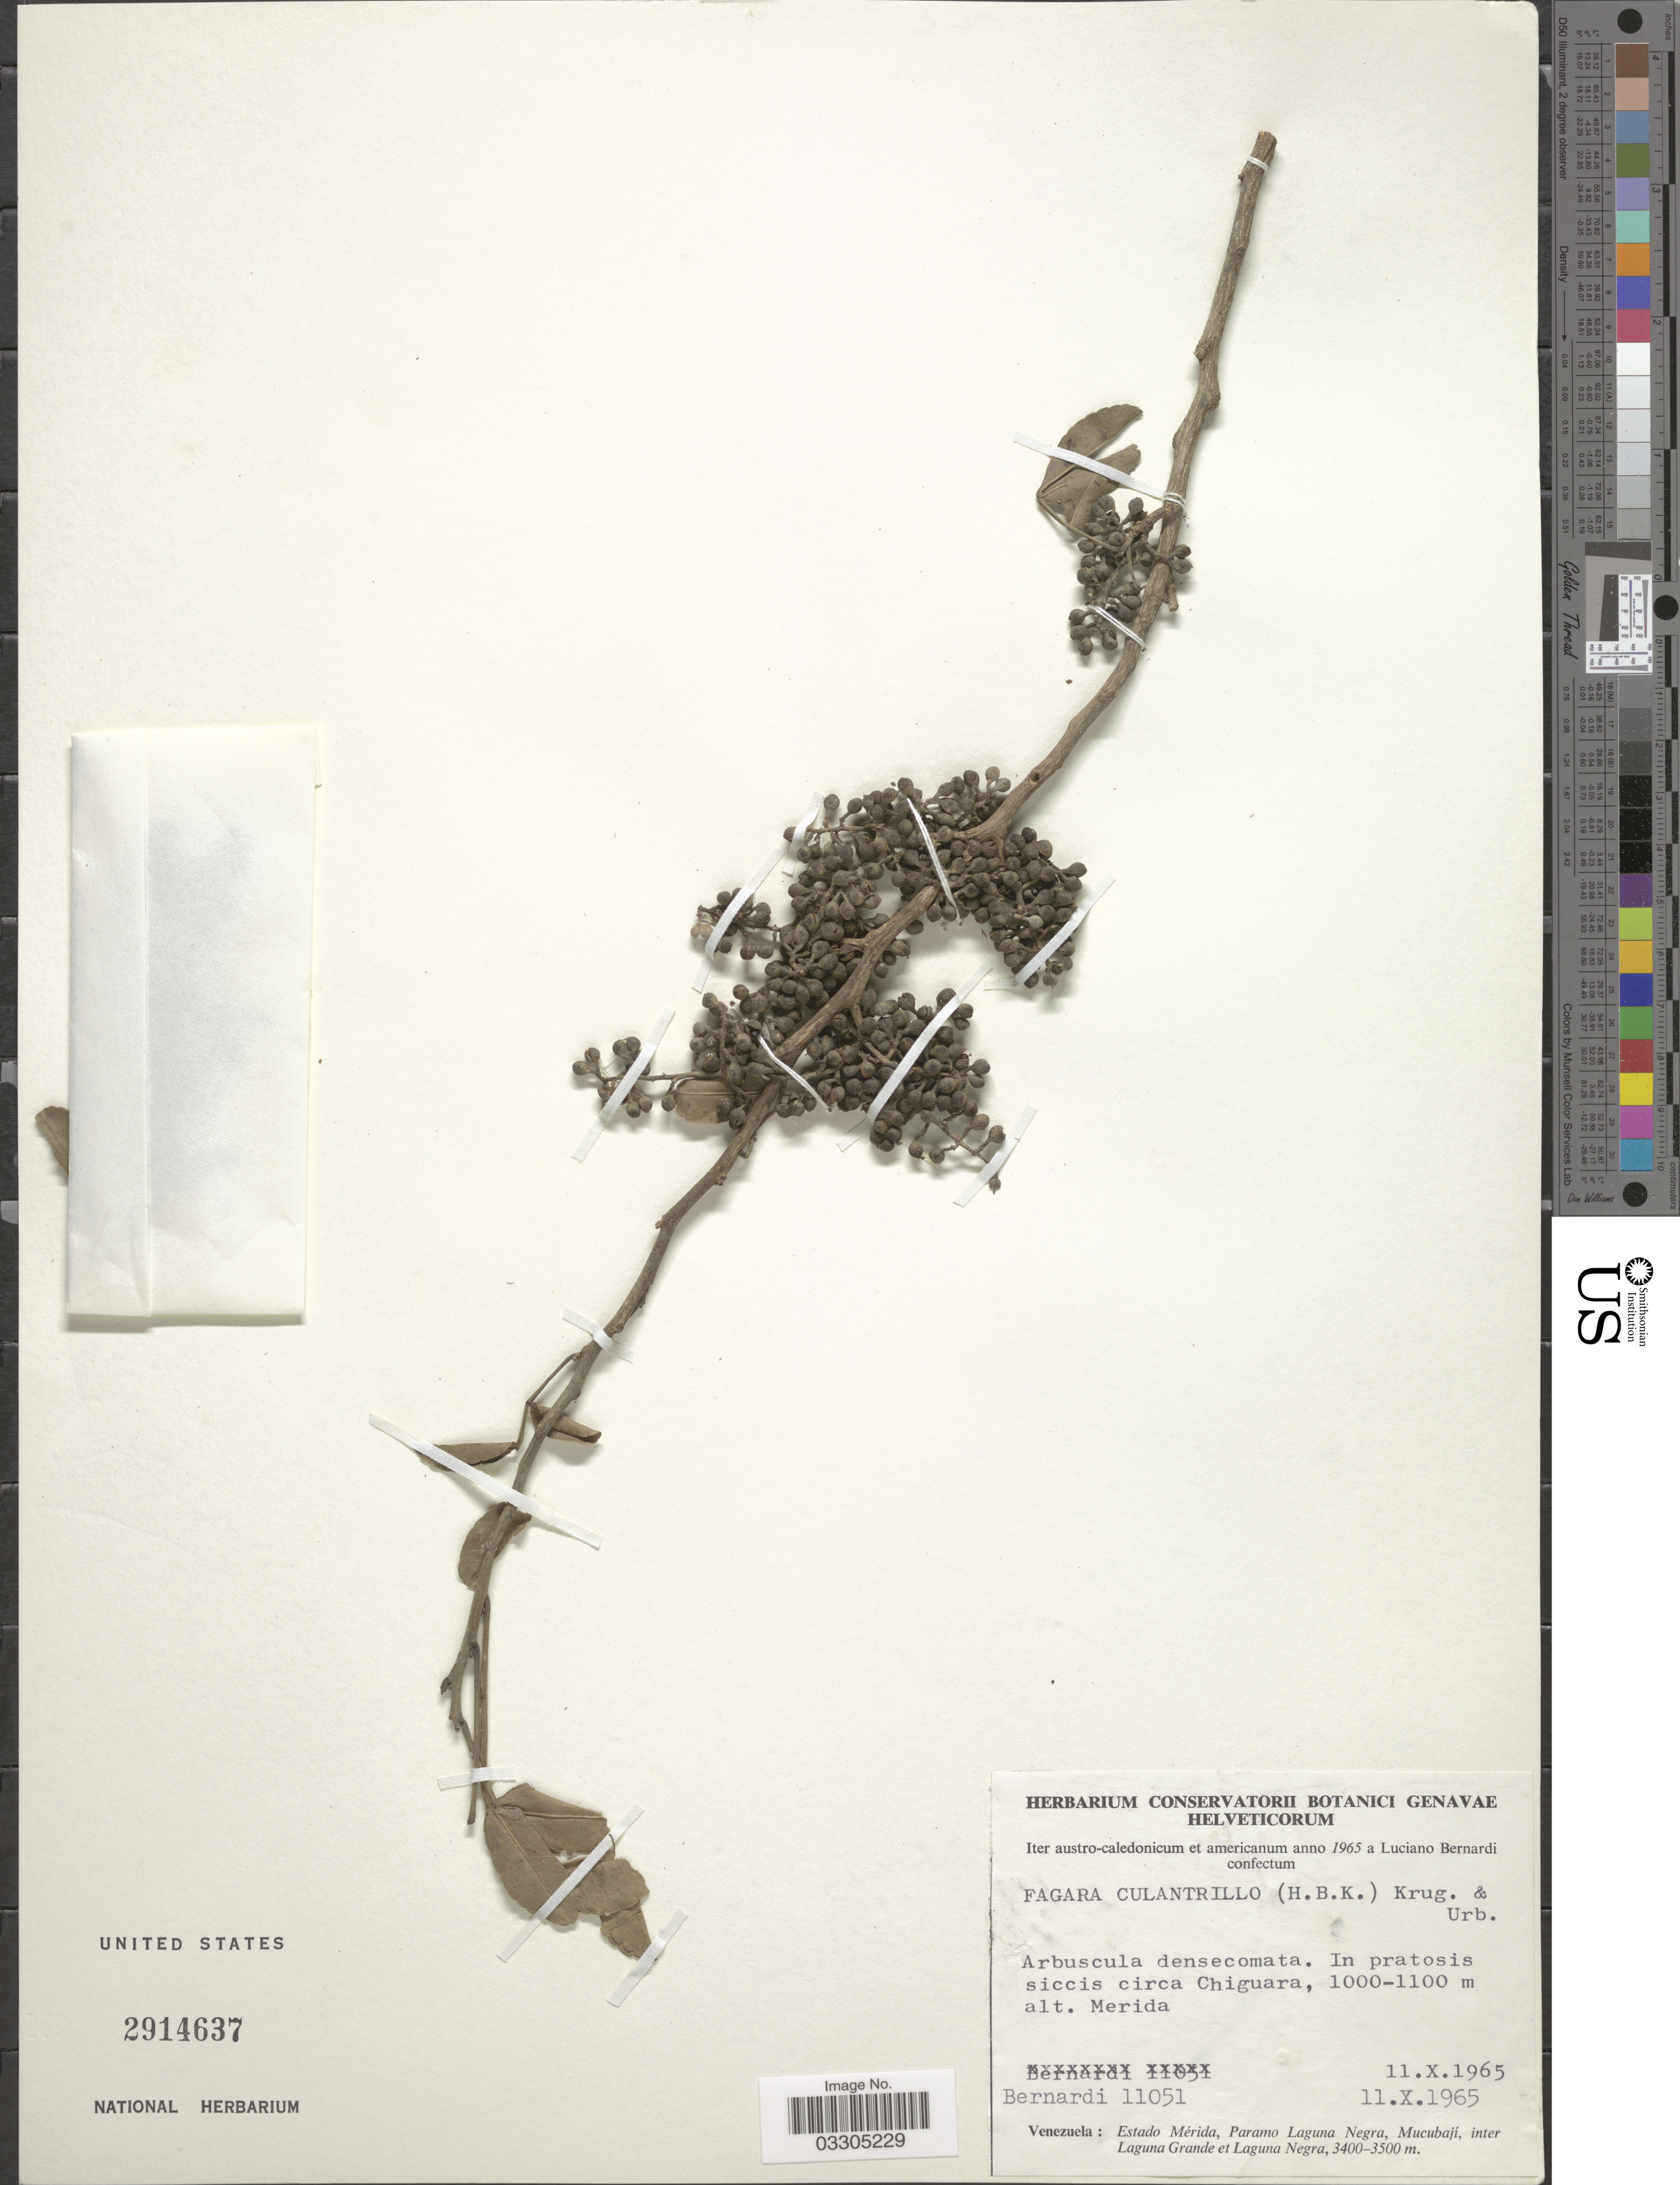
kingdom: Plantae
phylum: Tracheophyta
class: Magnoliopsida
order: Sapindales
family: Rutaceae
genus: Zanthoxylum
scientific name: Zanthoxylum culantrillo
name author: Kunth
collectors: Bernardi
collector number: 11051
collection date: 1965-10-11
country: Venezuela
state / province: Mérida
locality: In pratosis siccis circa Chiguara.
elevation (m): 1000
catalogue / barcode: US 2914637